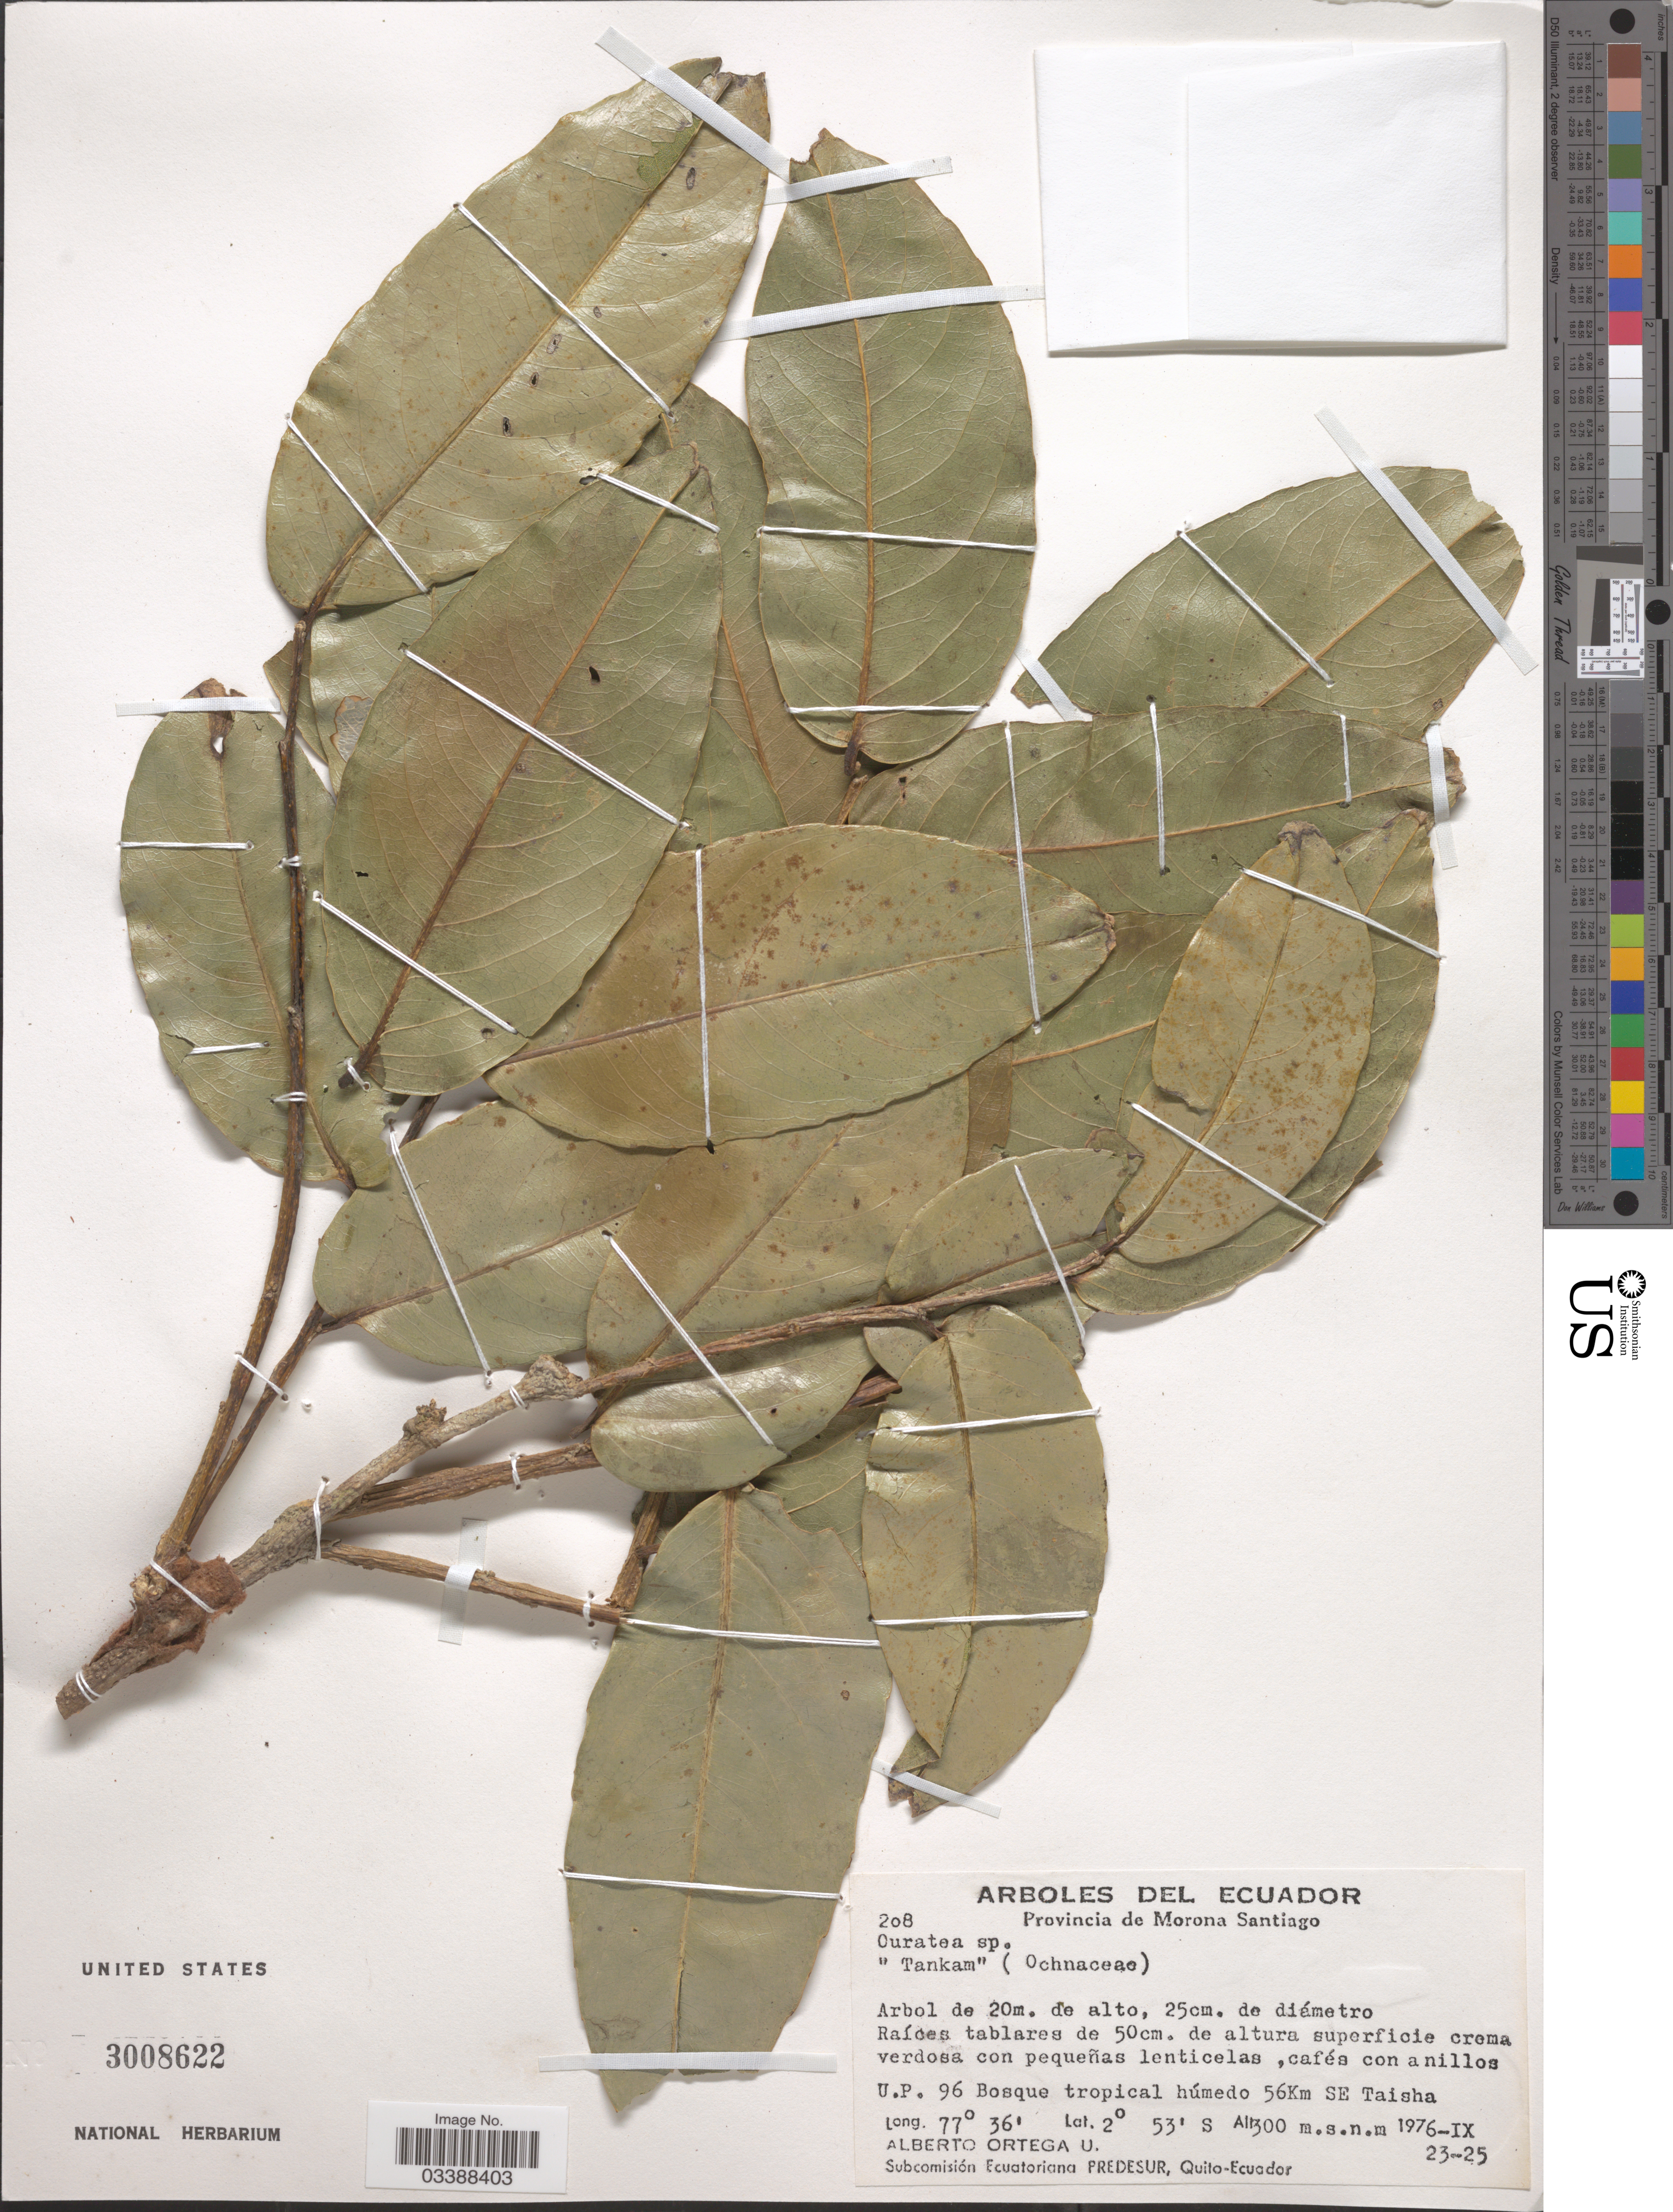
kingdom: Plantae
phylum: Tracheophyta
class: Magnoliopsida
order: Malpighiales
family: Ochnaceae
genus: Ouratea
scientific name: Ouratea sp.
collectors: A. T. Ortega U.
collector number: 208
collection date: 1976-09-23/1976-09-25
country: Ecuador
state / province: Morona-Santiago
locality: U.P. 96 Bosque húmedo 56Km SE Taisha.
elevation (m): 300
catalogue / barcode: US 3008622